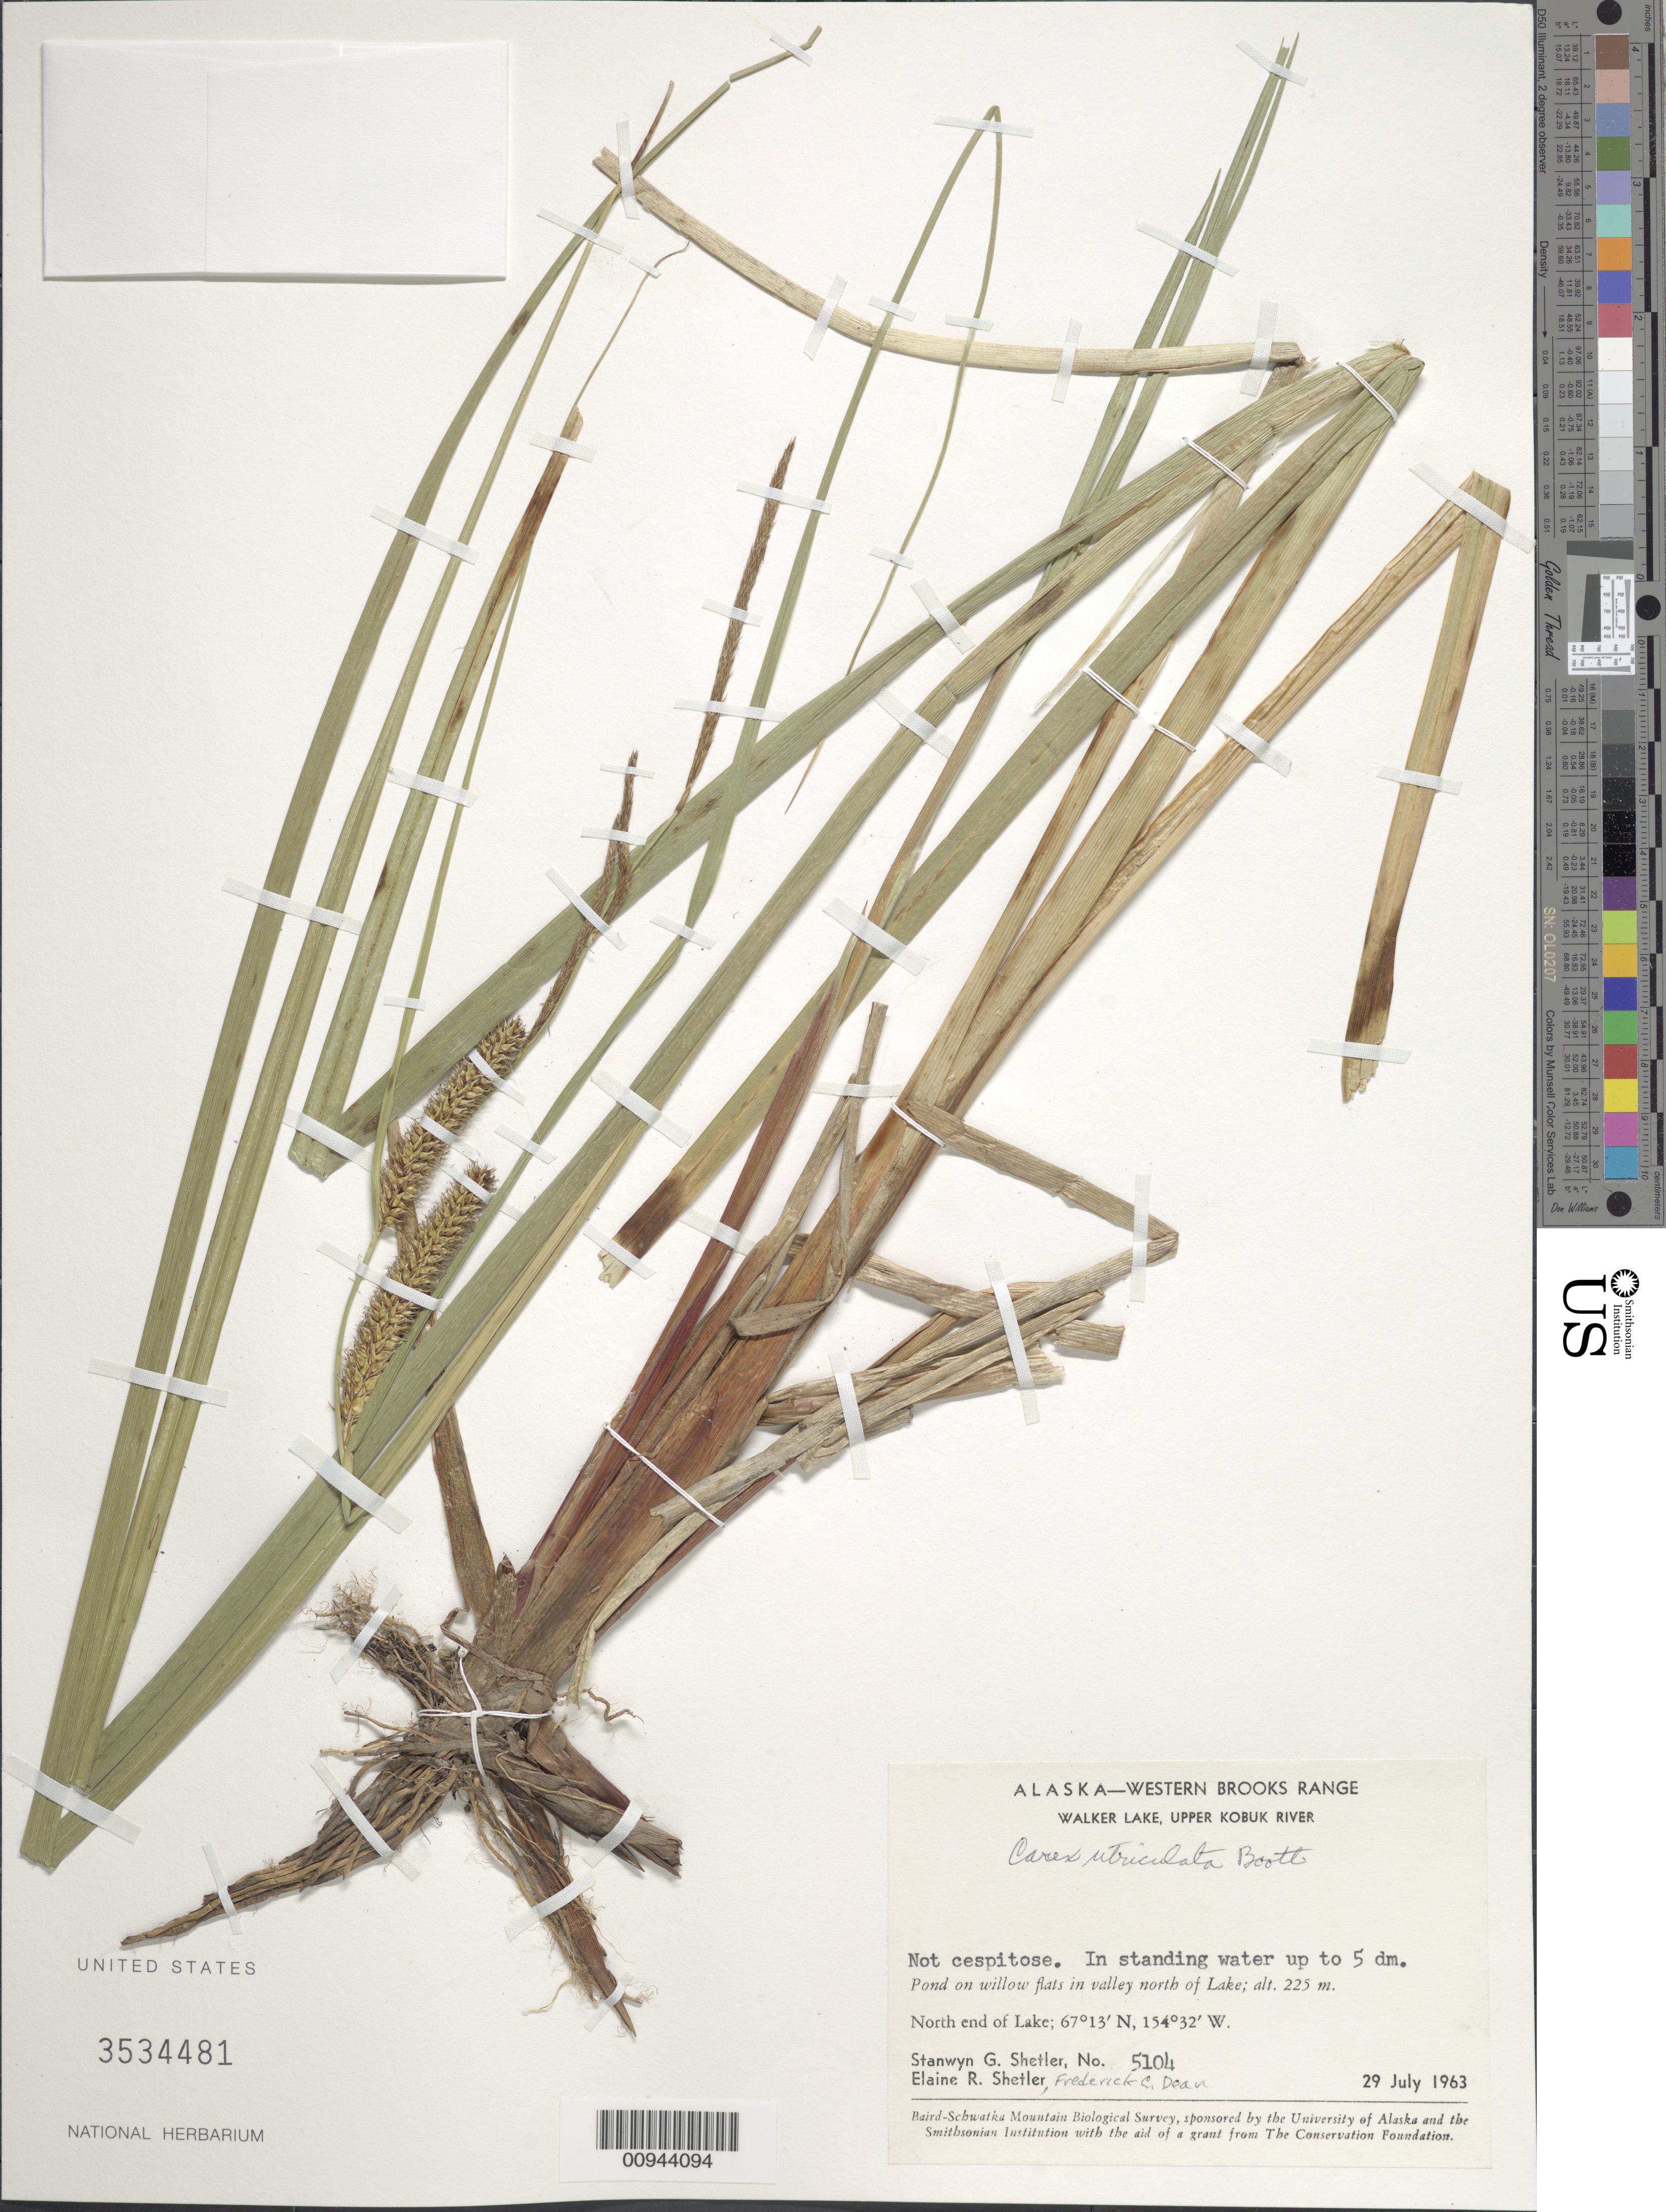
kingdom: Plantae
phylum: Tracheophyta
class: Liliopsida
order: Poales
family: Cyperaceae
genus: Carex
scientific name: Carex utriculata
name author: Boott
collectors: S. Shetler, E. R. Shetler & F. C. Dean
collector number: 5104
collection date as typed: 29 Jul 1963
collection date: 1963-07-29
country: United States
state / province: Alaska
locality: North end of Walker Lake. Western Brooks Range, Upper Kobuk River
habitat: Pond on willow flats in valley north of Lake.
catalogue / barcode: US 3534481